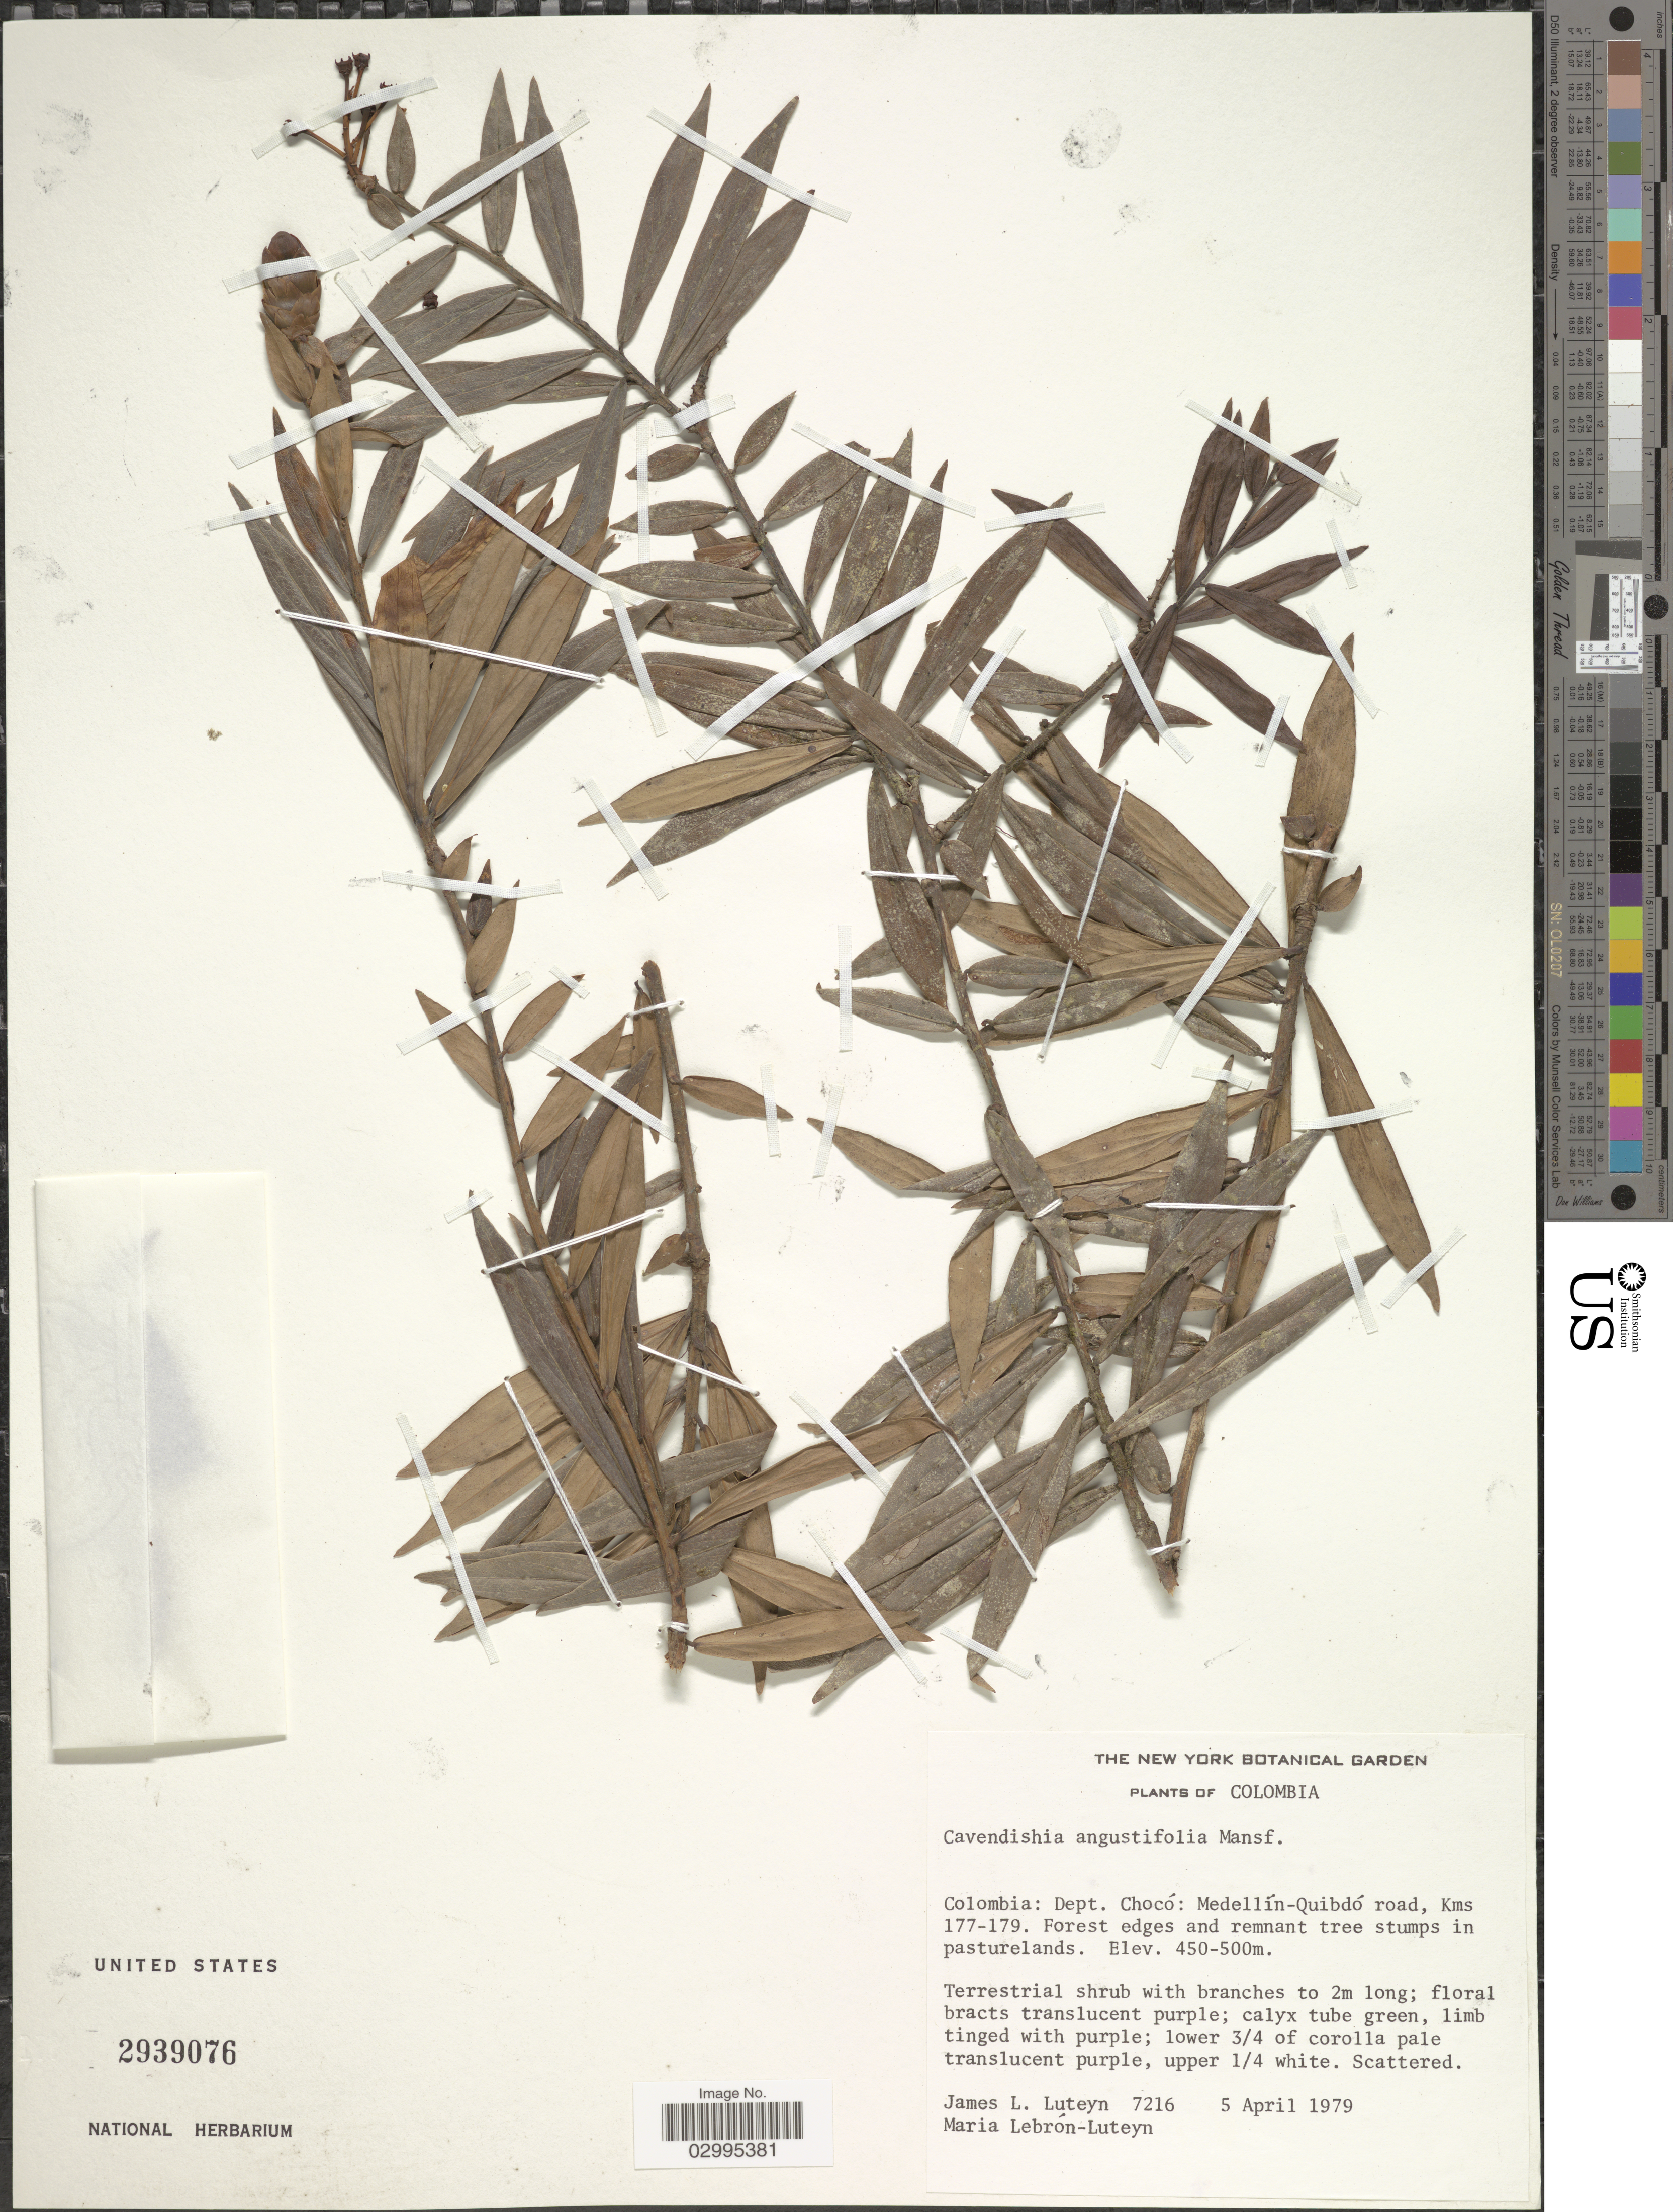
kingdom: Plantae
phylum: Tracheophyta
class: Magnoliopsida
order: Ericales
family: Ericaceae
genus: Cavendishia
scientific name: Cavendishia angustifolia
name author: Mansf.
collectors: J. L. Luteyn & M. L. Lebrón-Luteyn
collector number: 7216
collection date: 1979-04-05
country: Colombia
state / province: Chocó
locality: Dept. Chocó: Medellín-Quibdó road, Kms 177-179.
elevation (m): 450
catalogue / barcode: US 2939076